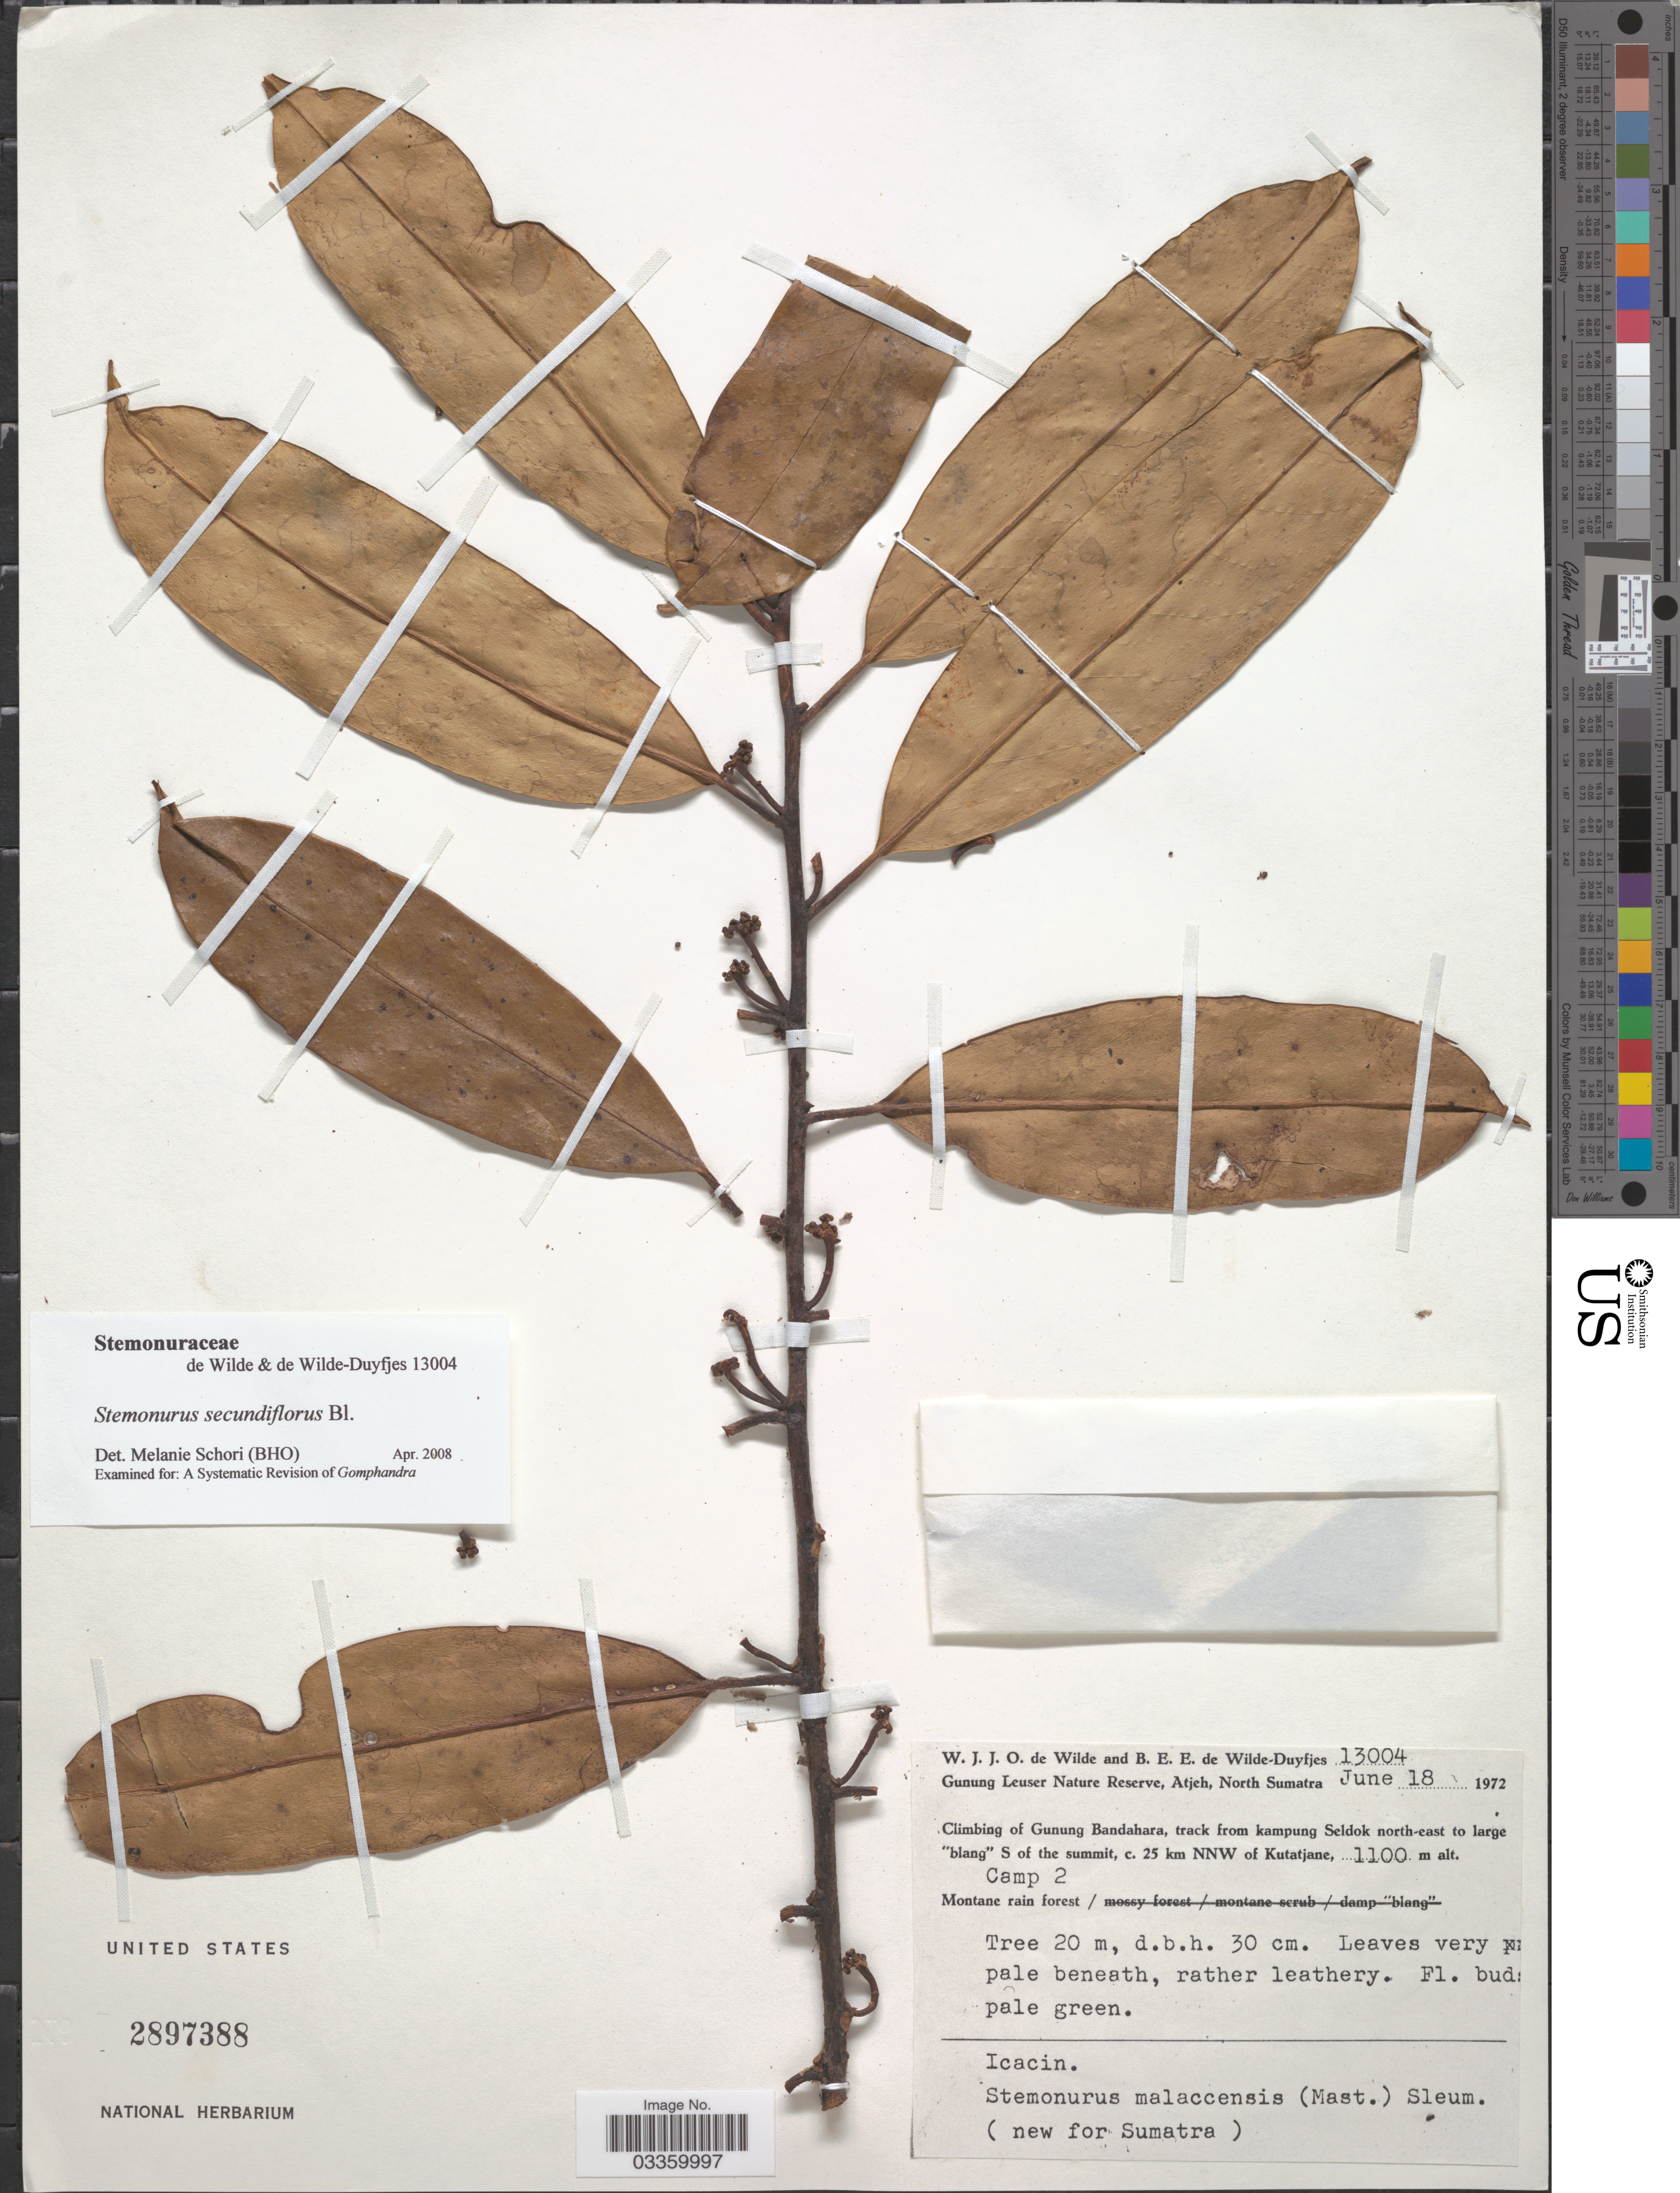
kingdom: Plantae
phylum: Tracheophyta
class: Magnoliopsida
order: Cardiopteridales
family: Stemonuraceae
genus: Stemonurus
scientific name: Stemonurus secundiflorus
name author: Becc.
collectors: W. J. de Wilde & B. E. de Wilde-Duyfjes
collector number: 13004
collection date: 1972-06-18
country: Indonesia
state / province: Sumatra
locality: Gunung Leuser Nature Reserve, Atjeh, North Sumatra. Climbing of Gunung Bandahara, track from kampung Seldok north-east to large "bang" S of the summit, c. 25 km NNW of Kutatjane, Camp 2.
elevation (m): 1100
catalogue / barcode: US 2897388